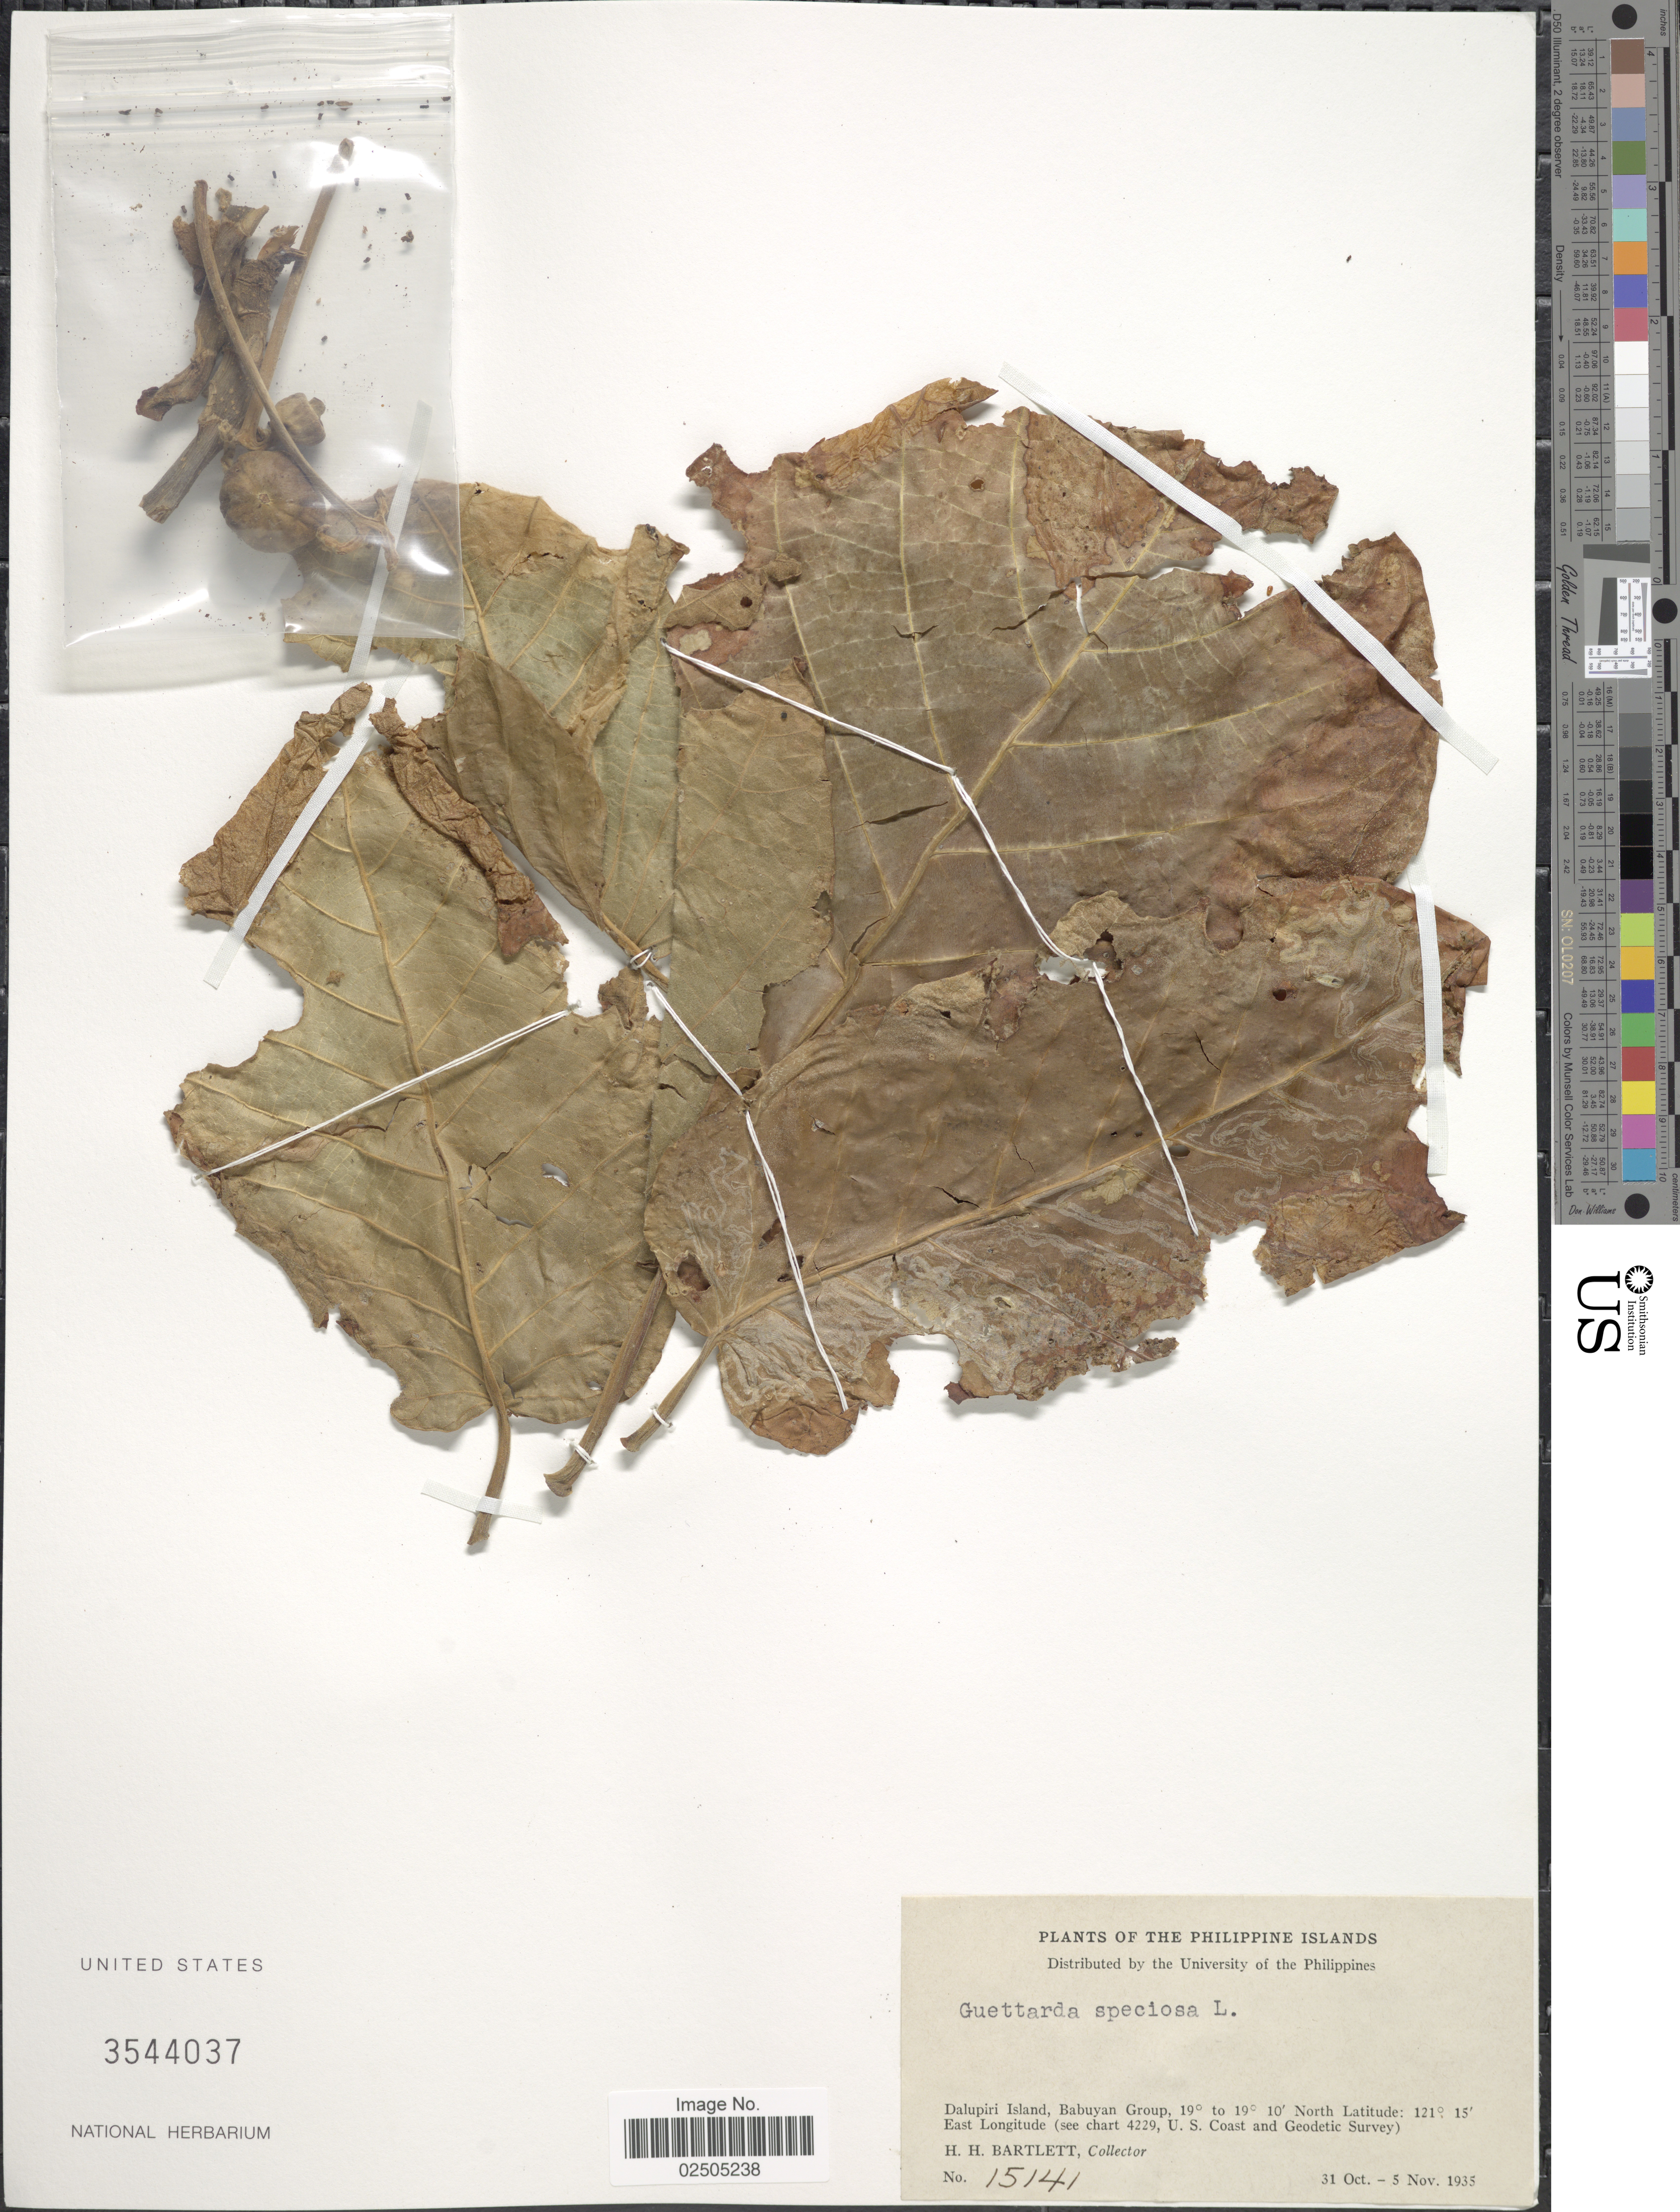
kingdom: Plantae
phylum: Tracheophyta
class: Magnoliopsida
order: Gentianales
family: Rubiaceae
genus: Guettarda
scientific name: Guettarda speciosa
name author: L.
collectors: H. H. Bartlett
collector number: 15141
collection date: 1935-10-31/1935-11-05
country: Philippines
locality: Dalupiri Island, Babuyan Group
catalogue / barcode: US 3544037